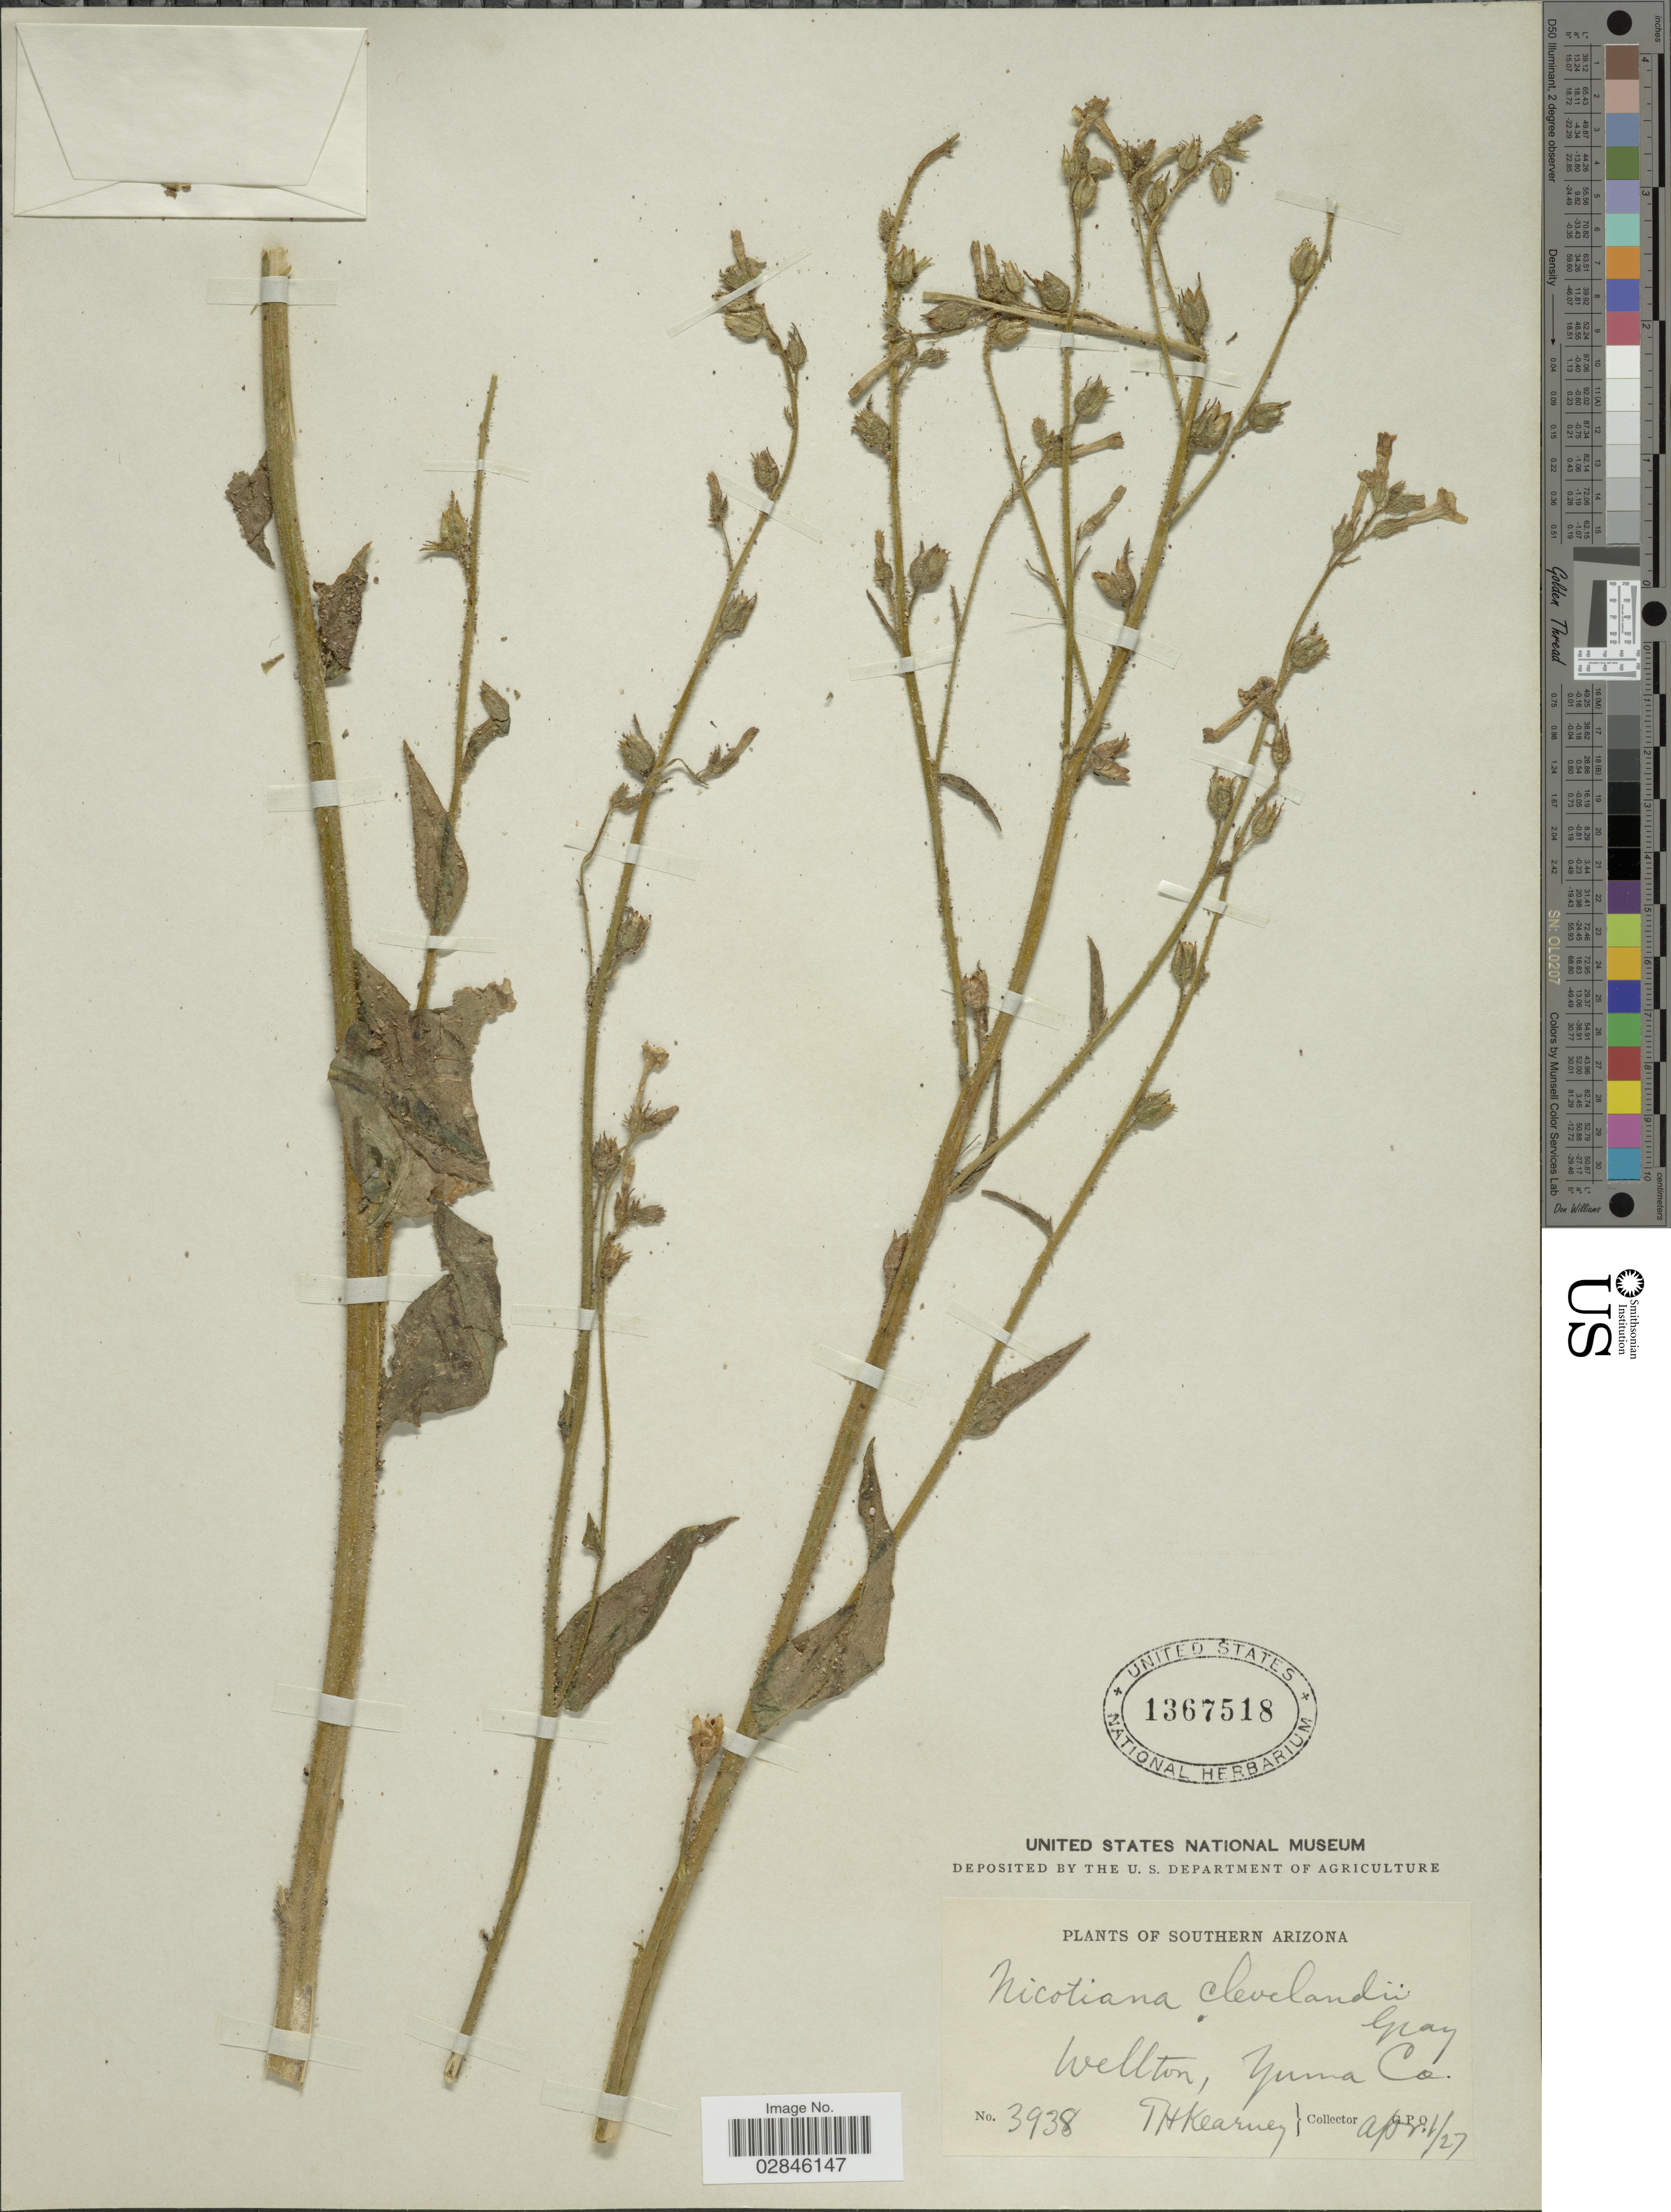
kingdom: Plantae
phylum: Tracheophyta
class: Magnoliopsida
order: Solanales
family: Solanaceae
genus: Nicotiana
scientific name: Nicotiana clevelandii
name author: A. Gray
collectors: T. H. Kearney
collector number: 3938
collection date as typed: Transcribed d/m/y: 1/4/27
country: United States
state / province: Arizona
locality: Southern Arizona. Wellton. Yuma Co.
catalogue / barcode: US 1367518